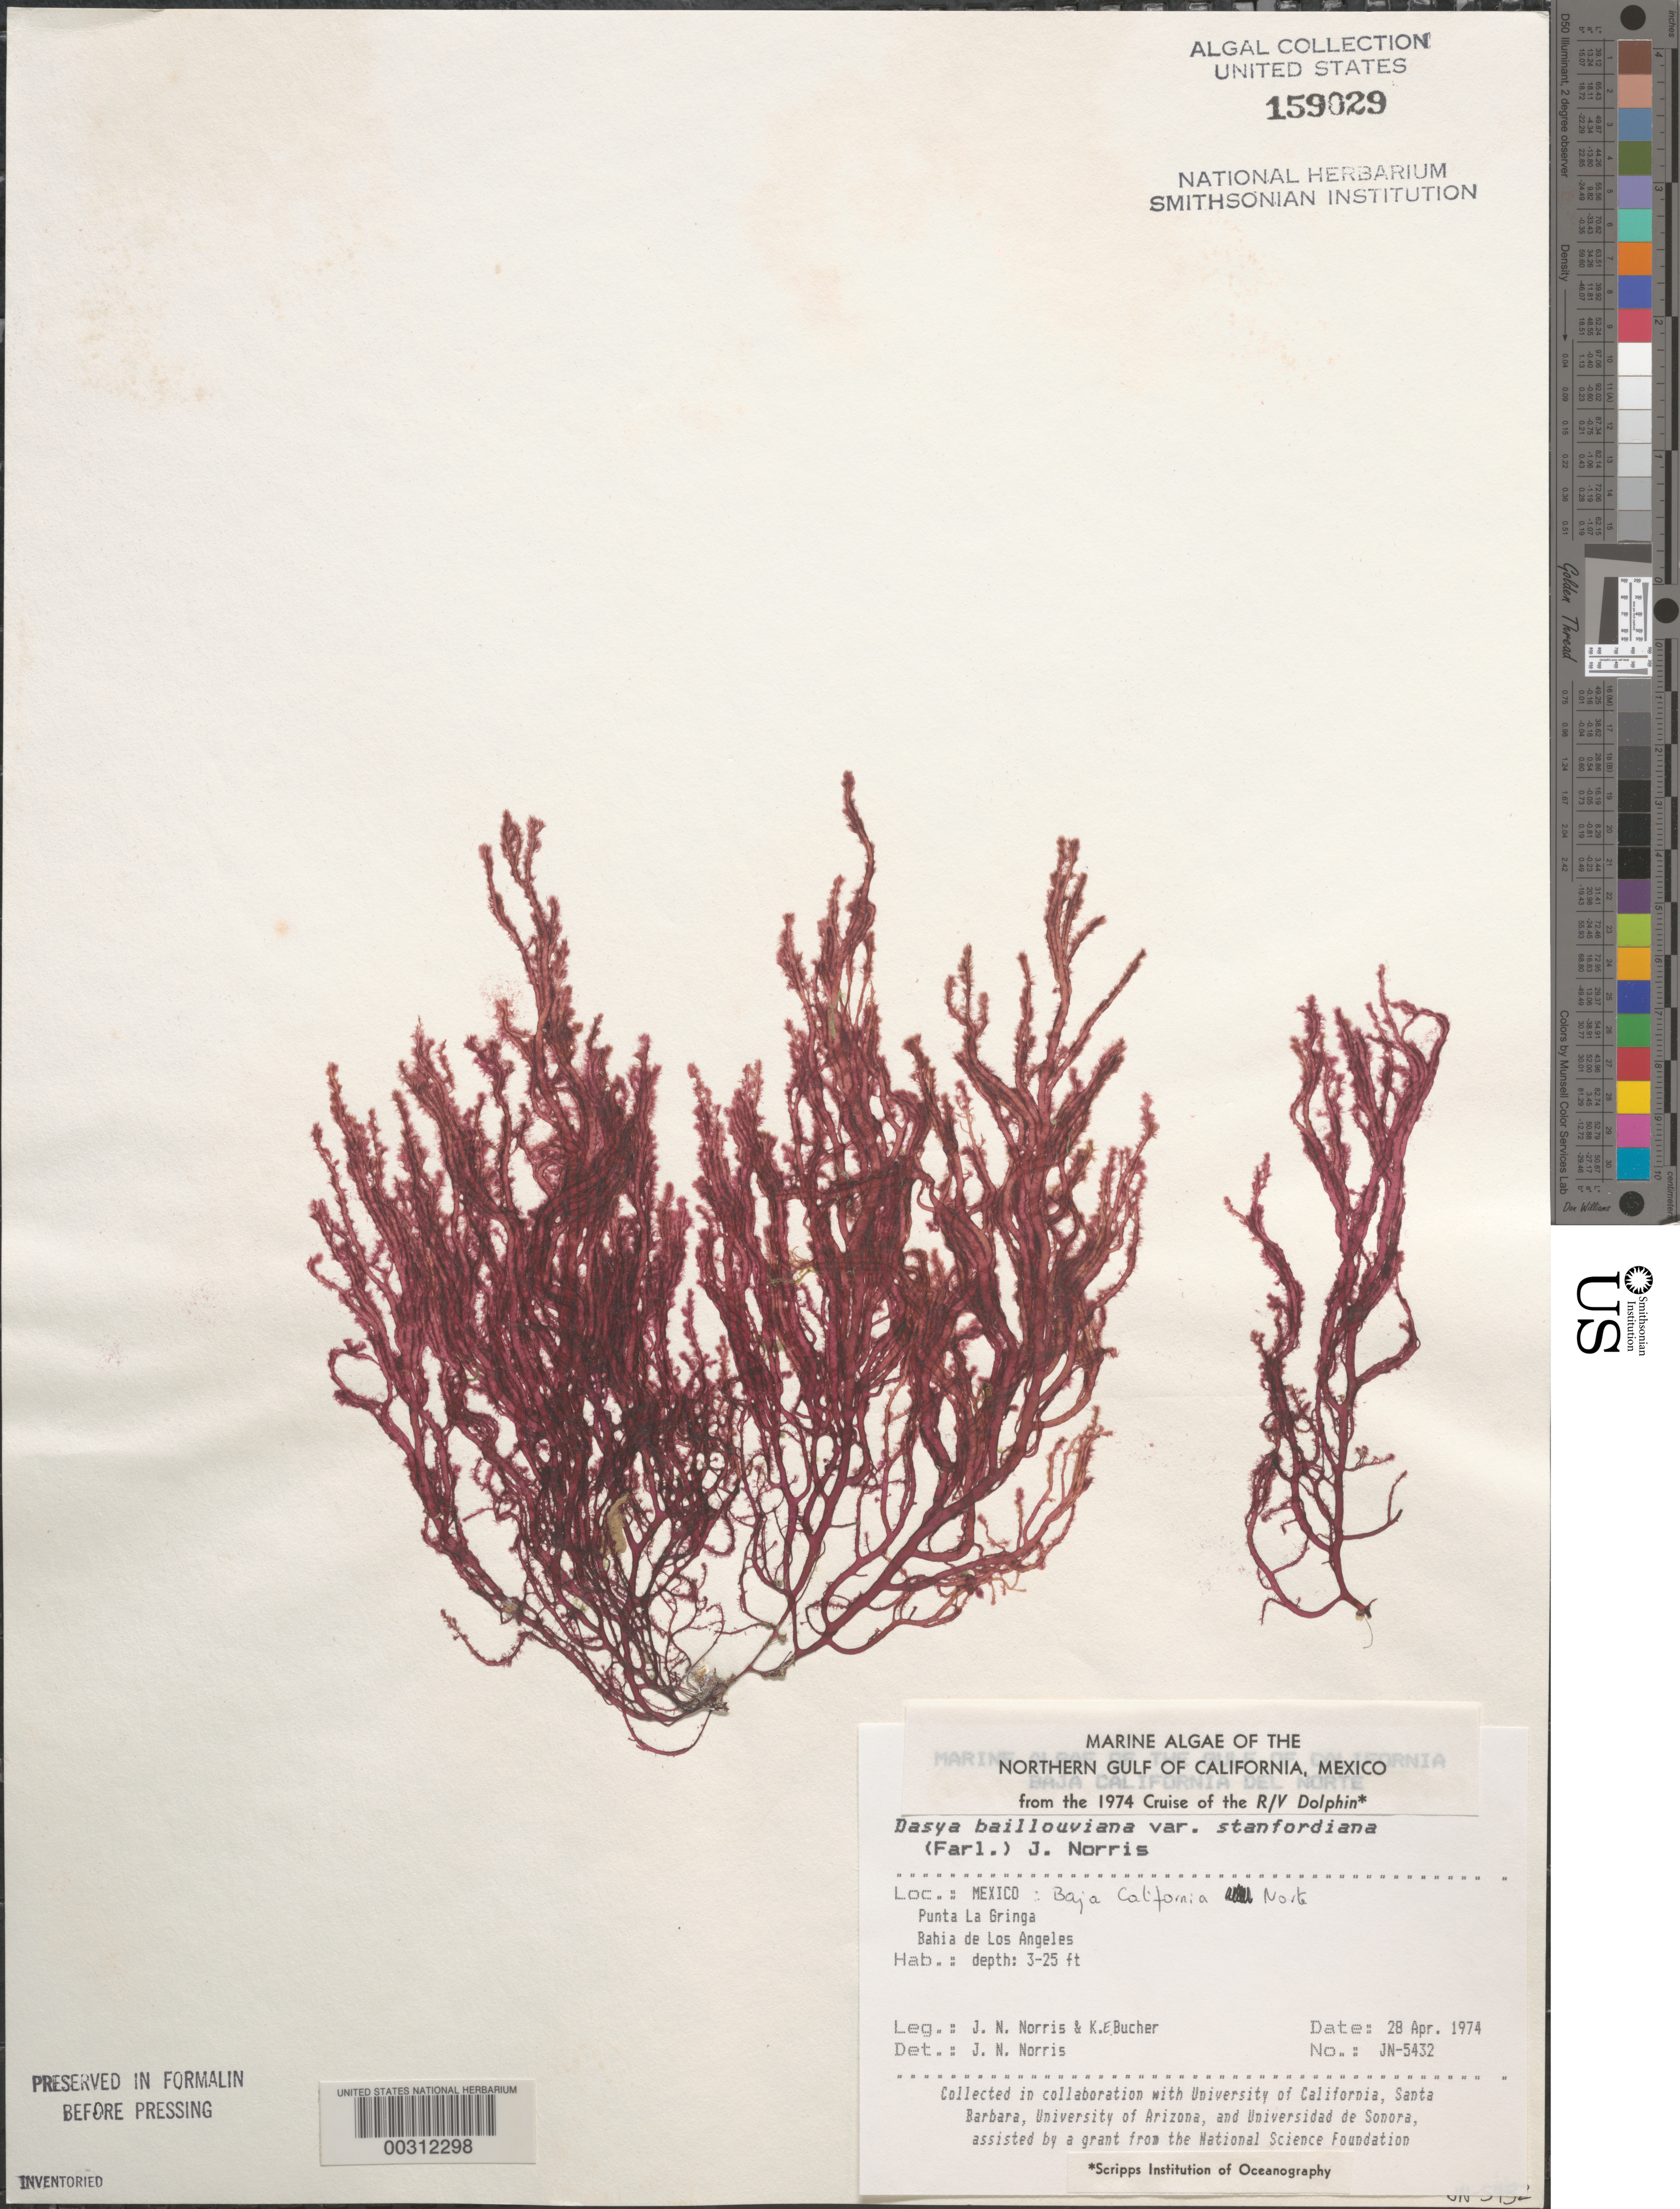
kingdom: Plantae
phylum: Rhodophyta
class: Florideophyceae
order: Ceramiales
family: Dasyaceae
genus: Dasya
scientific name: Dasya pedicellata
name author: (C. Agardh) C. Agardh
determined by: Algae name updating Project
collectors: J. N. Norris & K. E. Bucher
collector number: JN-5432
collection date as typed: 28 Apr 1974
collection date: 1974-04-28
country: Mexico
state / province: Baja California Norte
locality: Punta La Gringa, Bahia de los Angeles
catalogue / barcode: US 159029